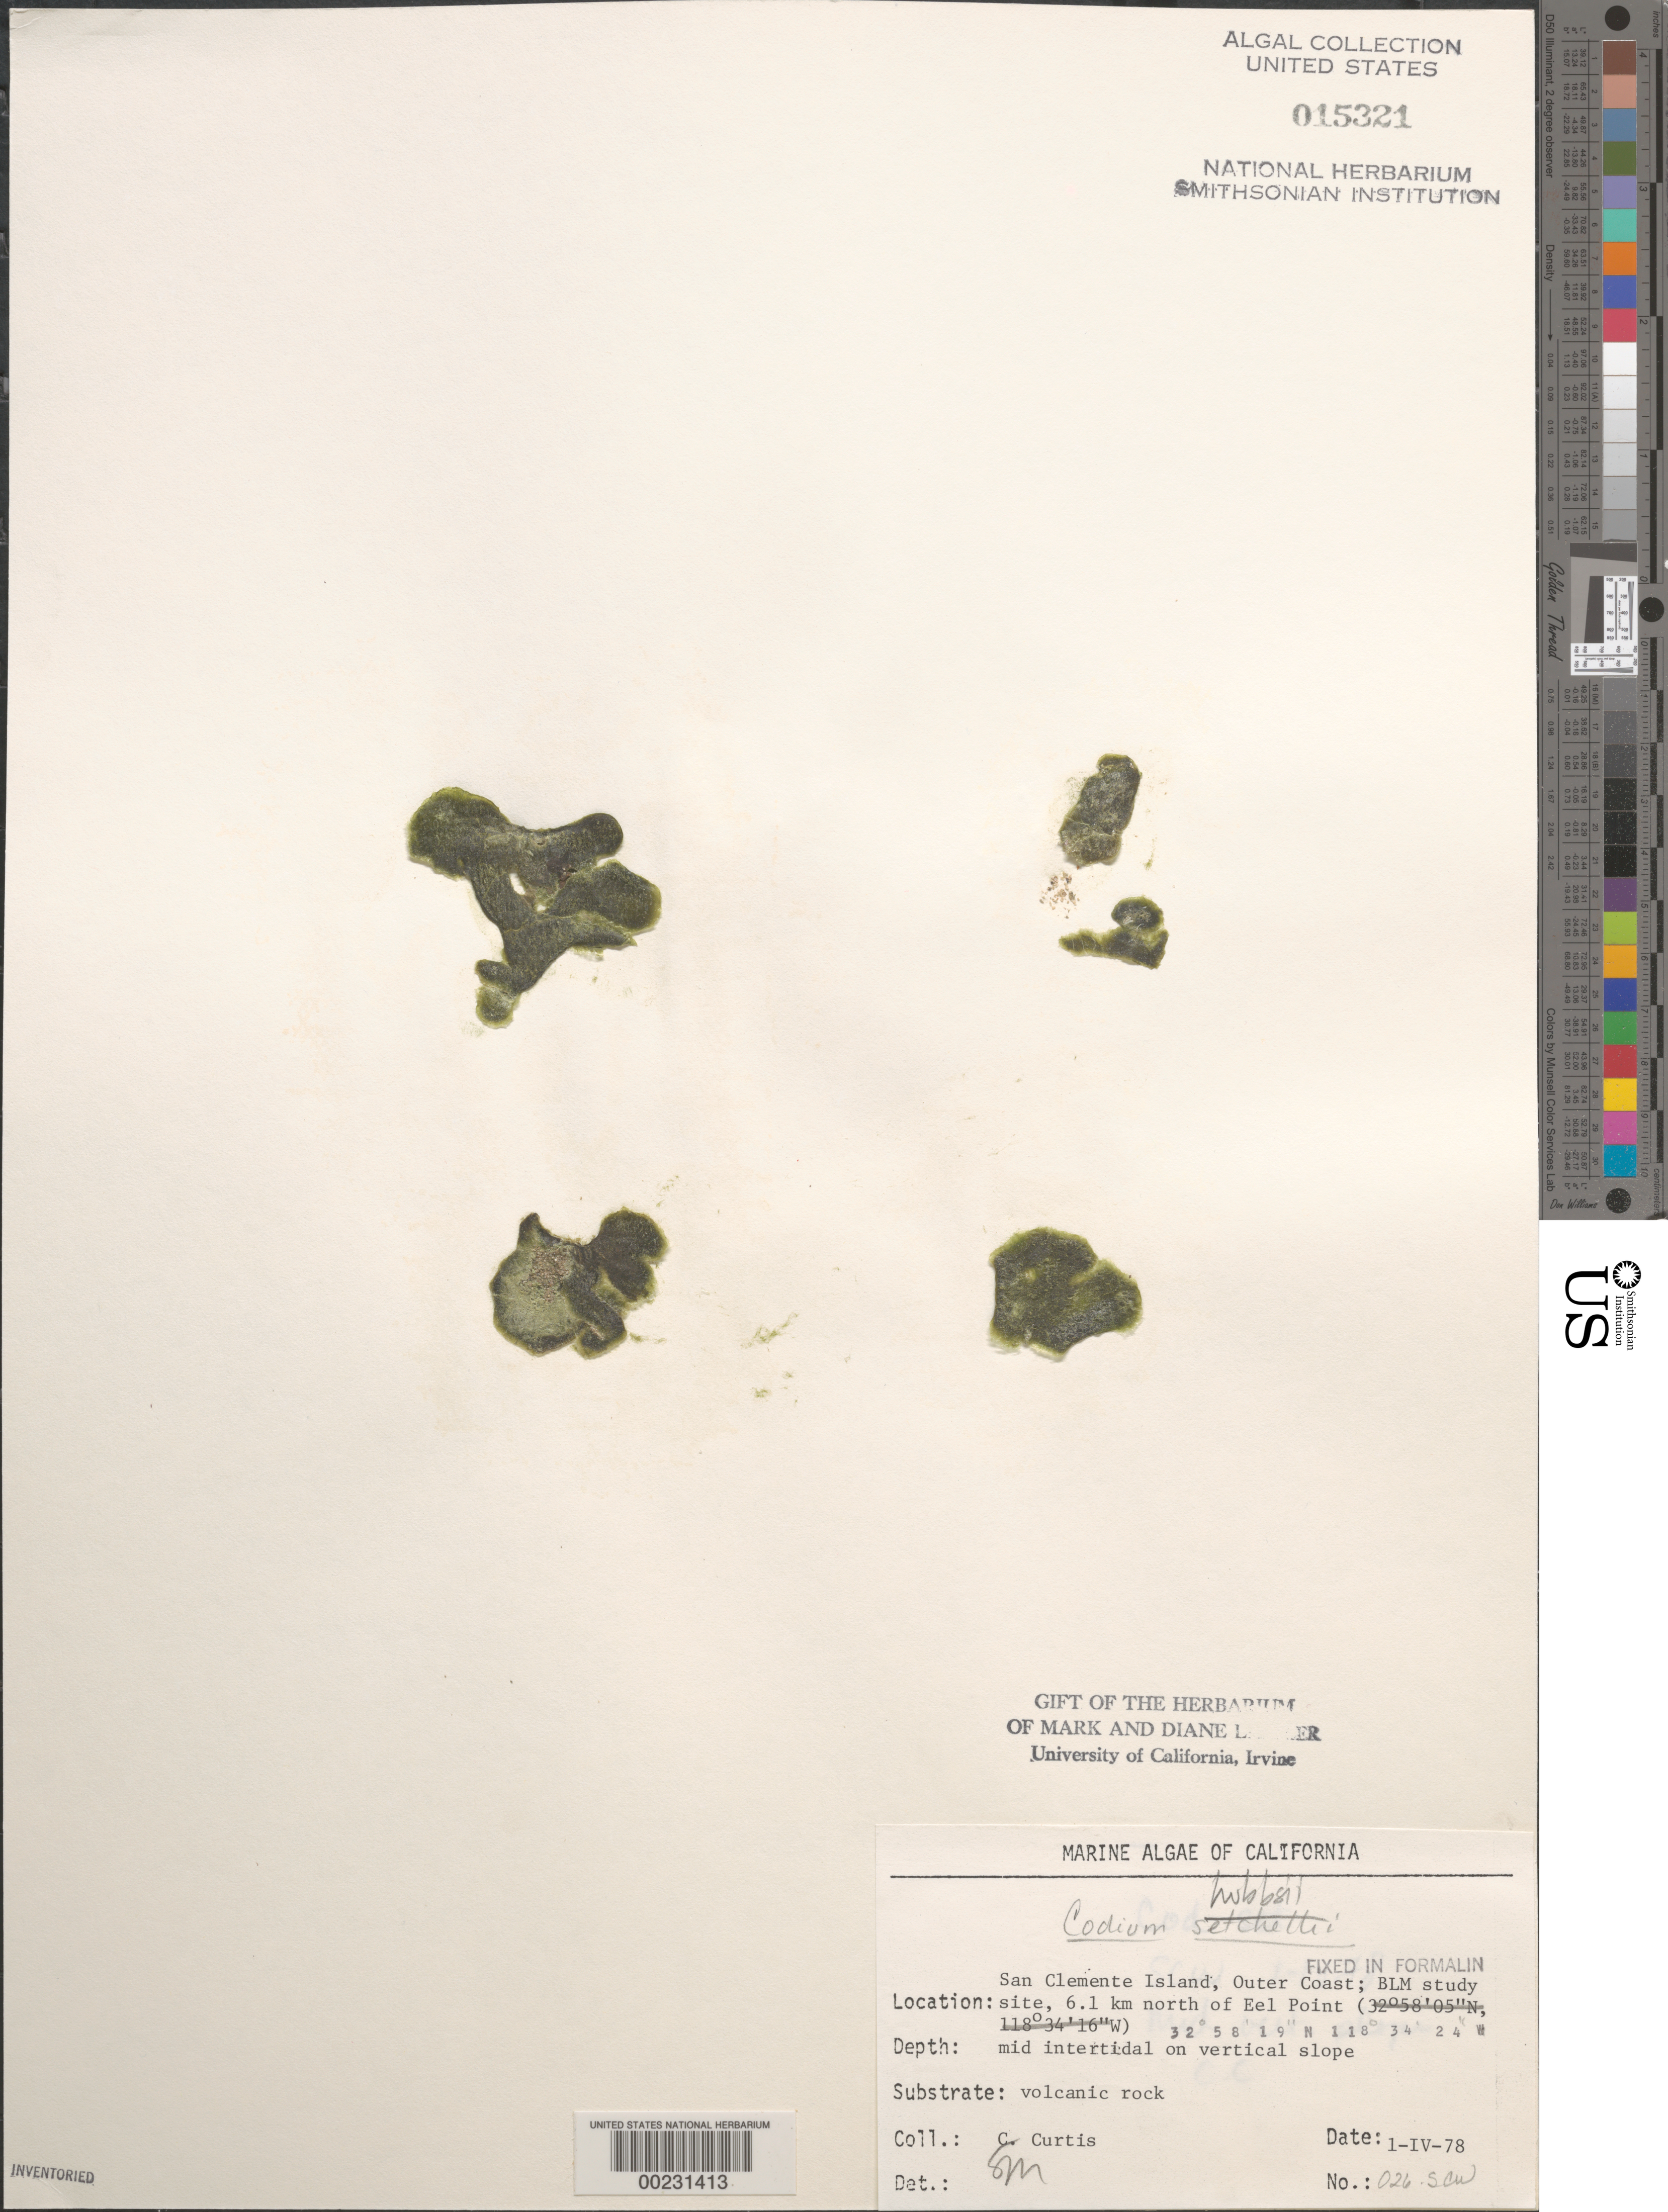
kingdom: Plantae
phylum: Chlorophyta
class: Ulvophyceae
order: Bryopsidales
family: Codiaceae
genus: Codium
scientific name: Codium hubbsii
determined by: Murray, S. N.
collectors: C. Curtis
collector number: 026-scw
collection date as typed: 01 Apr 1978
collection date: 1978-04-01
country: United States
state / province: California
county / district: Los Angeles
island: San Clemente Island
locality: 6.1 km north of Eel Point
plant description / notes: BLM-SOCALBIGHT Rocky Intertidal Survey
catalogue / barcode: US 15321